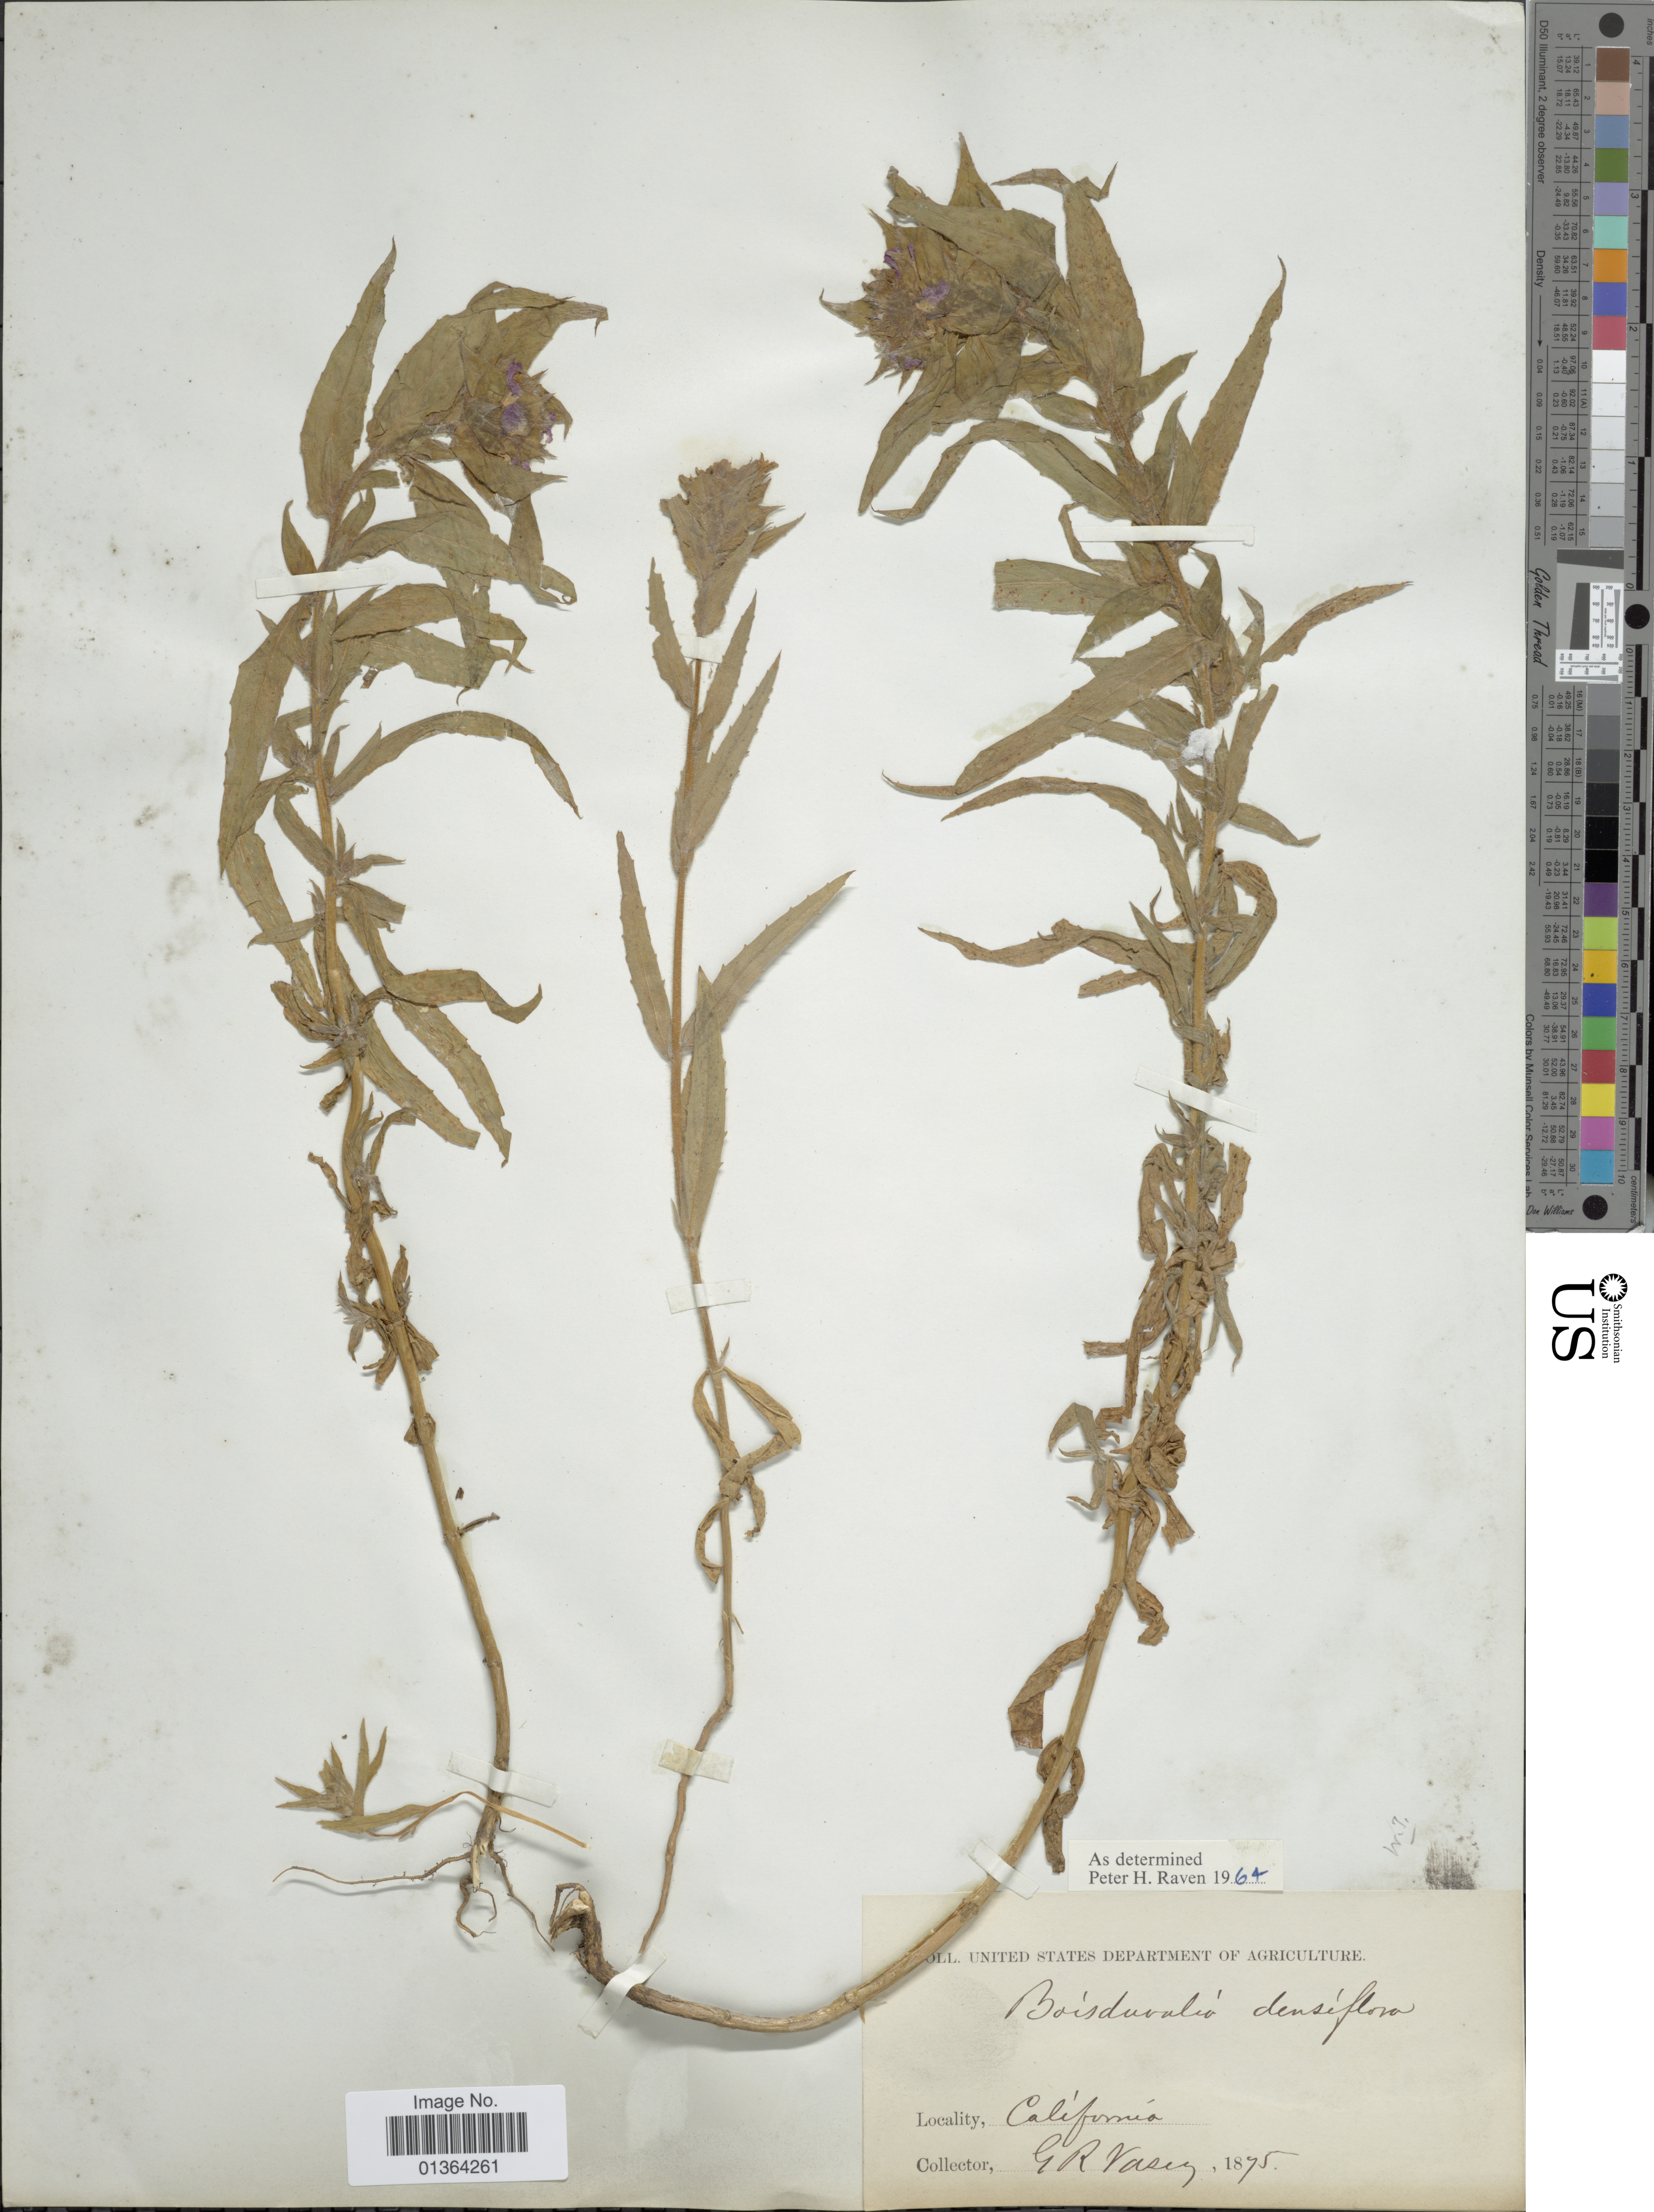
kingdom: Plantae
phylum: Tracheophyta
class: Magnoliopsida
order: Myrtales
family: Onagraceae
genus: Epilobium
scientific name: Epilobium densiflorum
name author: (Lindl.) Hoch & P.H. Raven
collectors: G. R. Vasey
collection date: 1875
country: United States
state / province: California